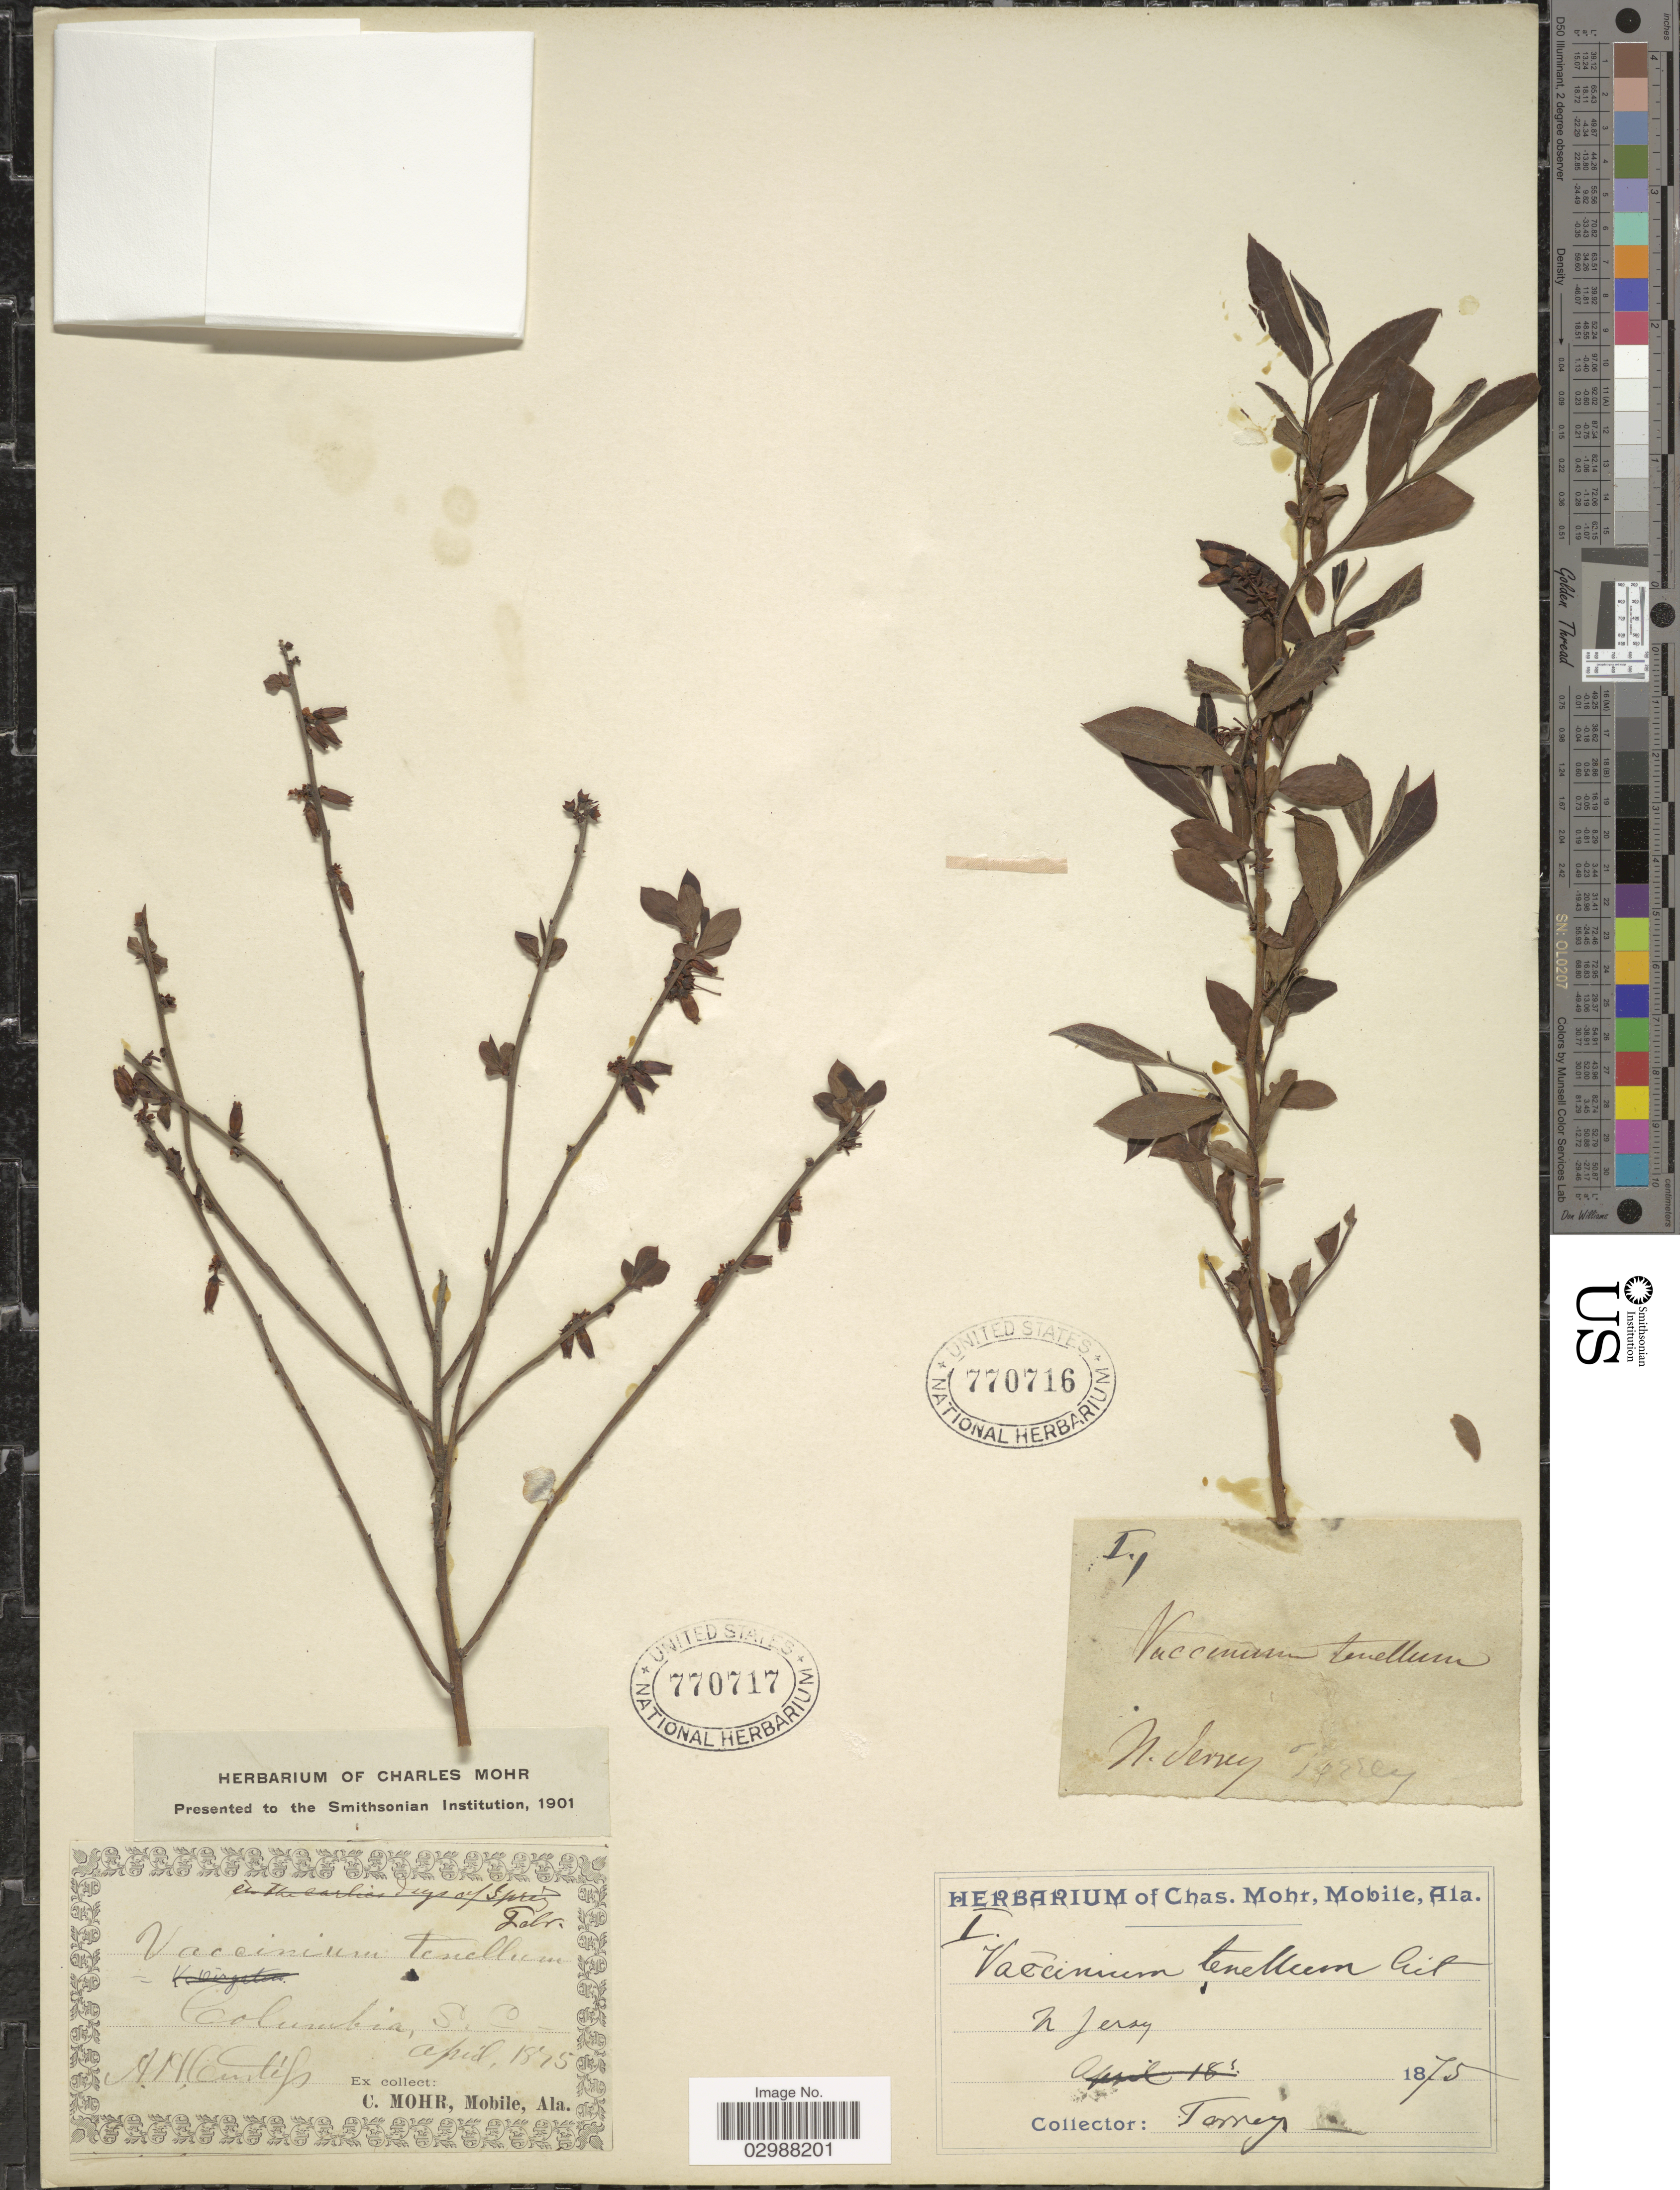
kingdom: Plantae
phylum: Tracheophyta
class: Magnoliopsida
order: Ericales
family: Ericaceae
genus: Vaccinium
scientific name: Vaccinium elliottii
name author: Chapm.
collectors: A. H. Curtiss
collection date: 1875-04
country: United States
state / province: South Carolina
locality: Columbia.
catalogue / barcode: US 770717